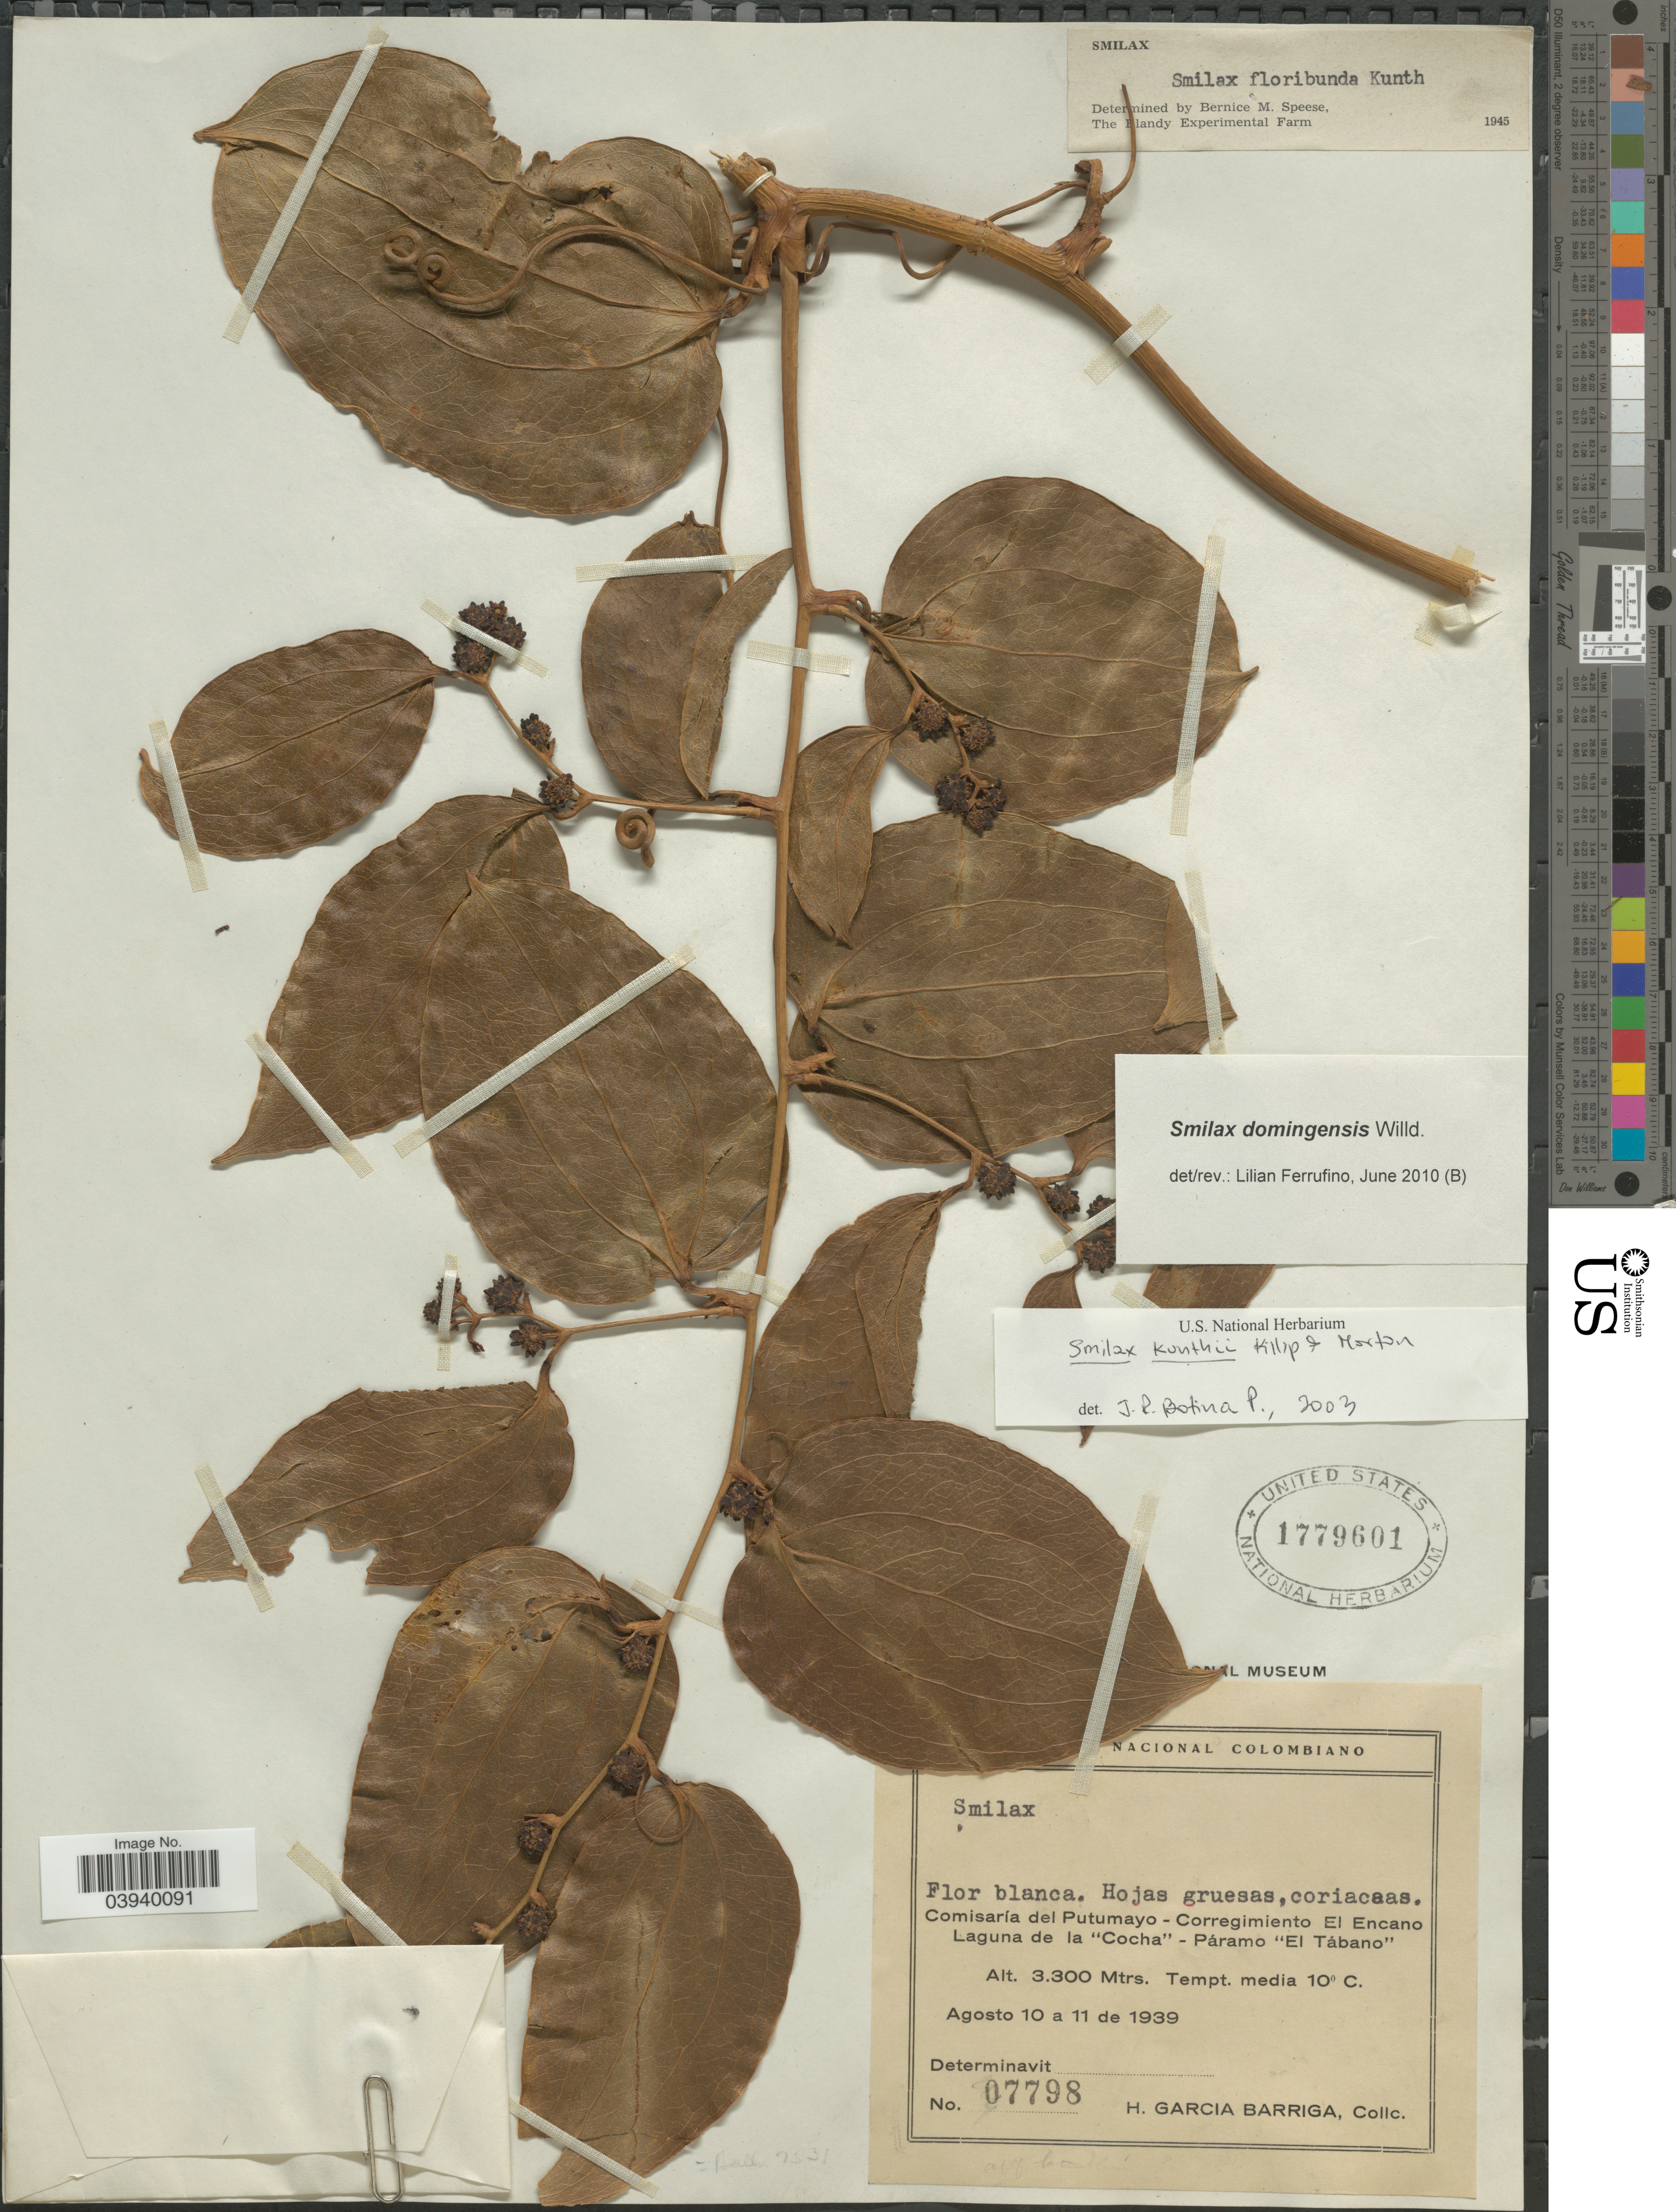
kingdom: Plantae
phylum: Tracheophyta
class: Liliopsida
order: Liliales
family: Smilacaceae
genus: Smilax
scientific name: Smilax domingensis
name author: Willd.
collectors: H. García Barriga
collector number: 07798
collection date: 1939-08-10/1939-08-11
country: Colombia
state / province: Putumayo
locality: Comisaria del Putumayo - Corregimiento El Encano Laguna de la "Cocha"- Páramo "El Tábano".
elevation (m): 3300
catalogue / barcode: US 1779601